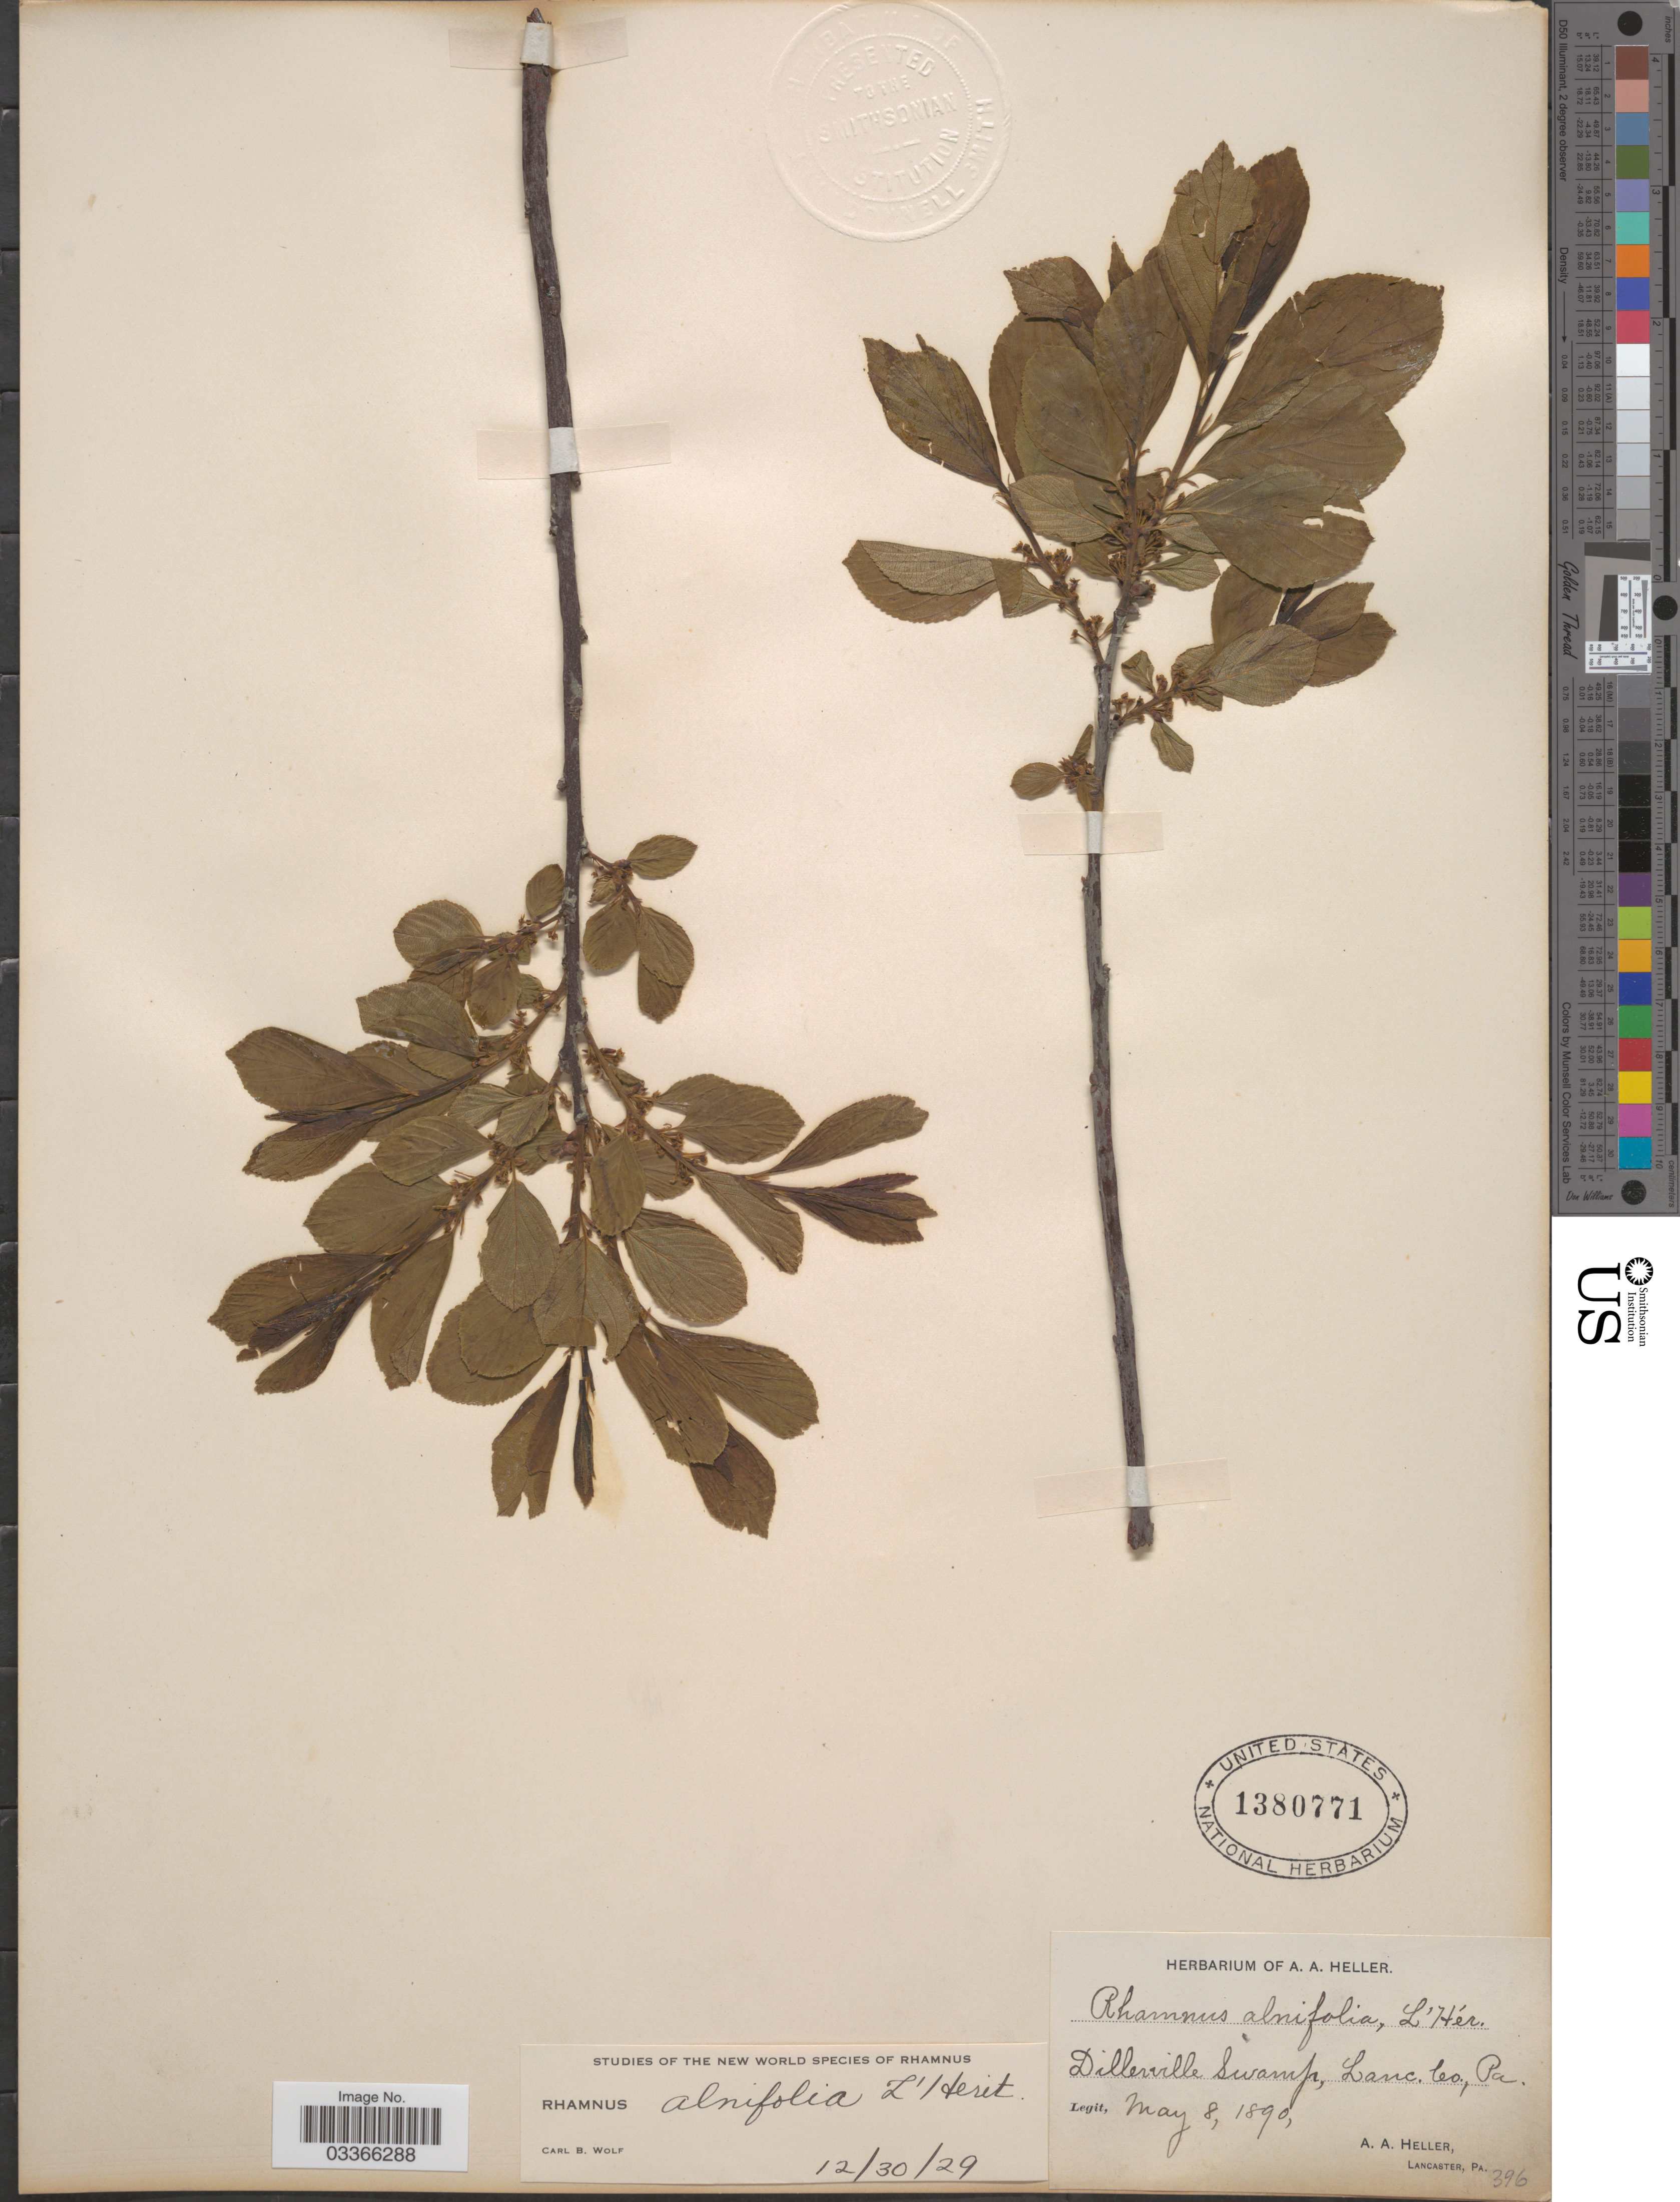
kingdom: Plantae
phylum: Tracheophyta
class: Magnoliopsida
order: Rosales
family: Rhamnaceae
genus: Rhamnus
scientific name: Rhamnus alnifolia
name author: L'Hér.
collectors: A. A. Heller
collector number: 396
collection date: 1890-05-08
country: United States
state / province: Pennsylvania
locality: Dillerville Swamp, Lanc. Co.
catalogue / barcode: US 1380771